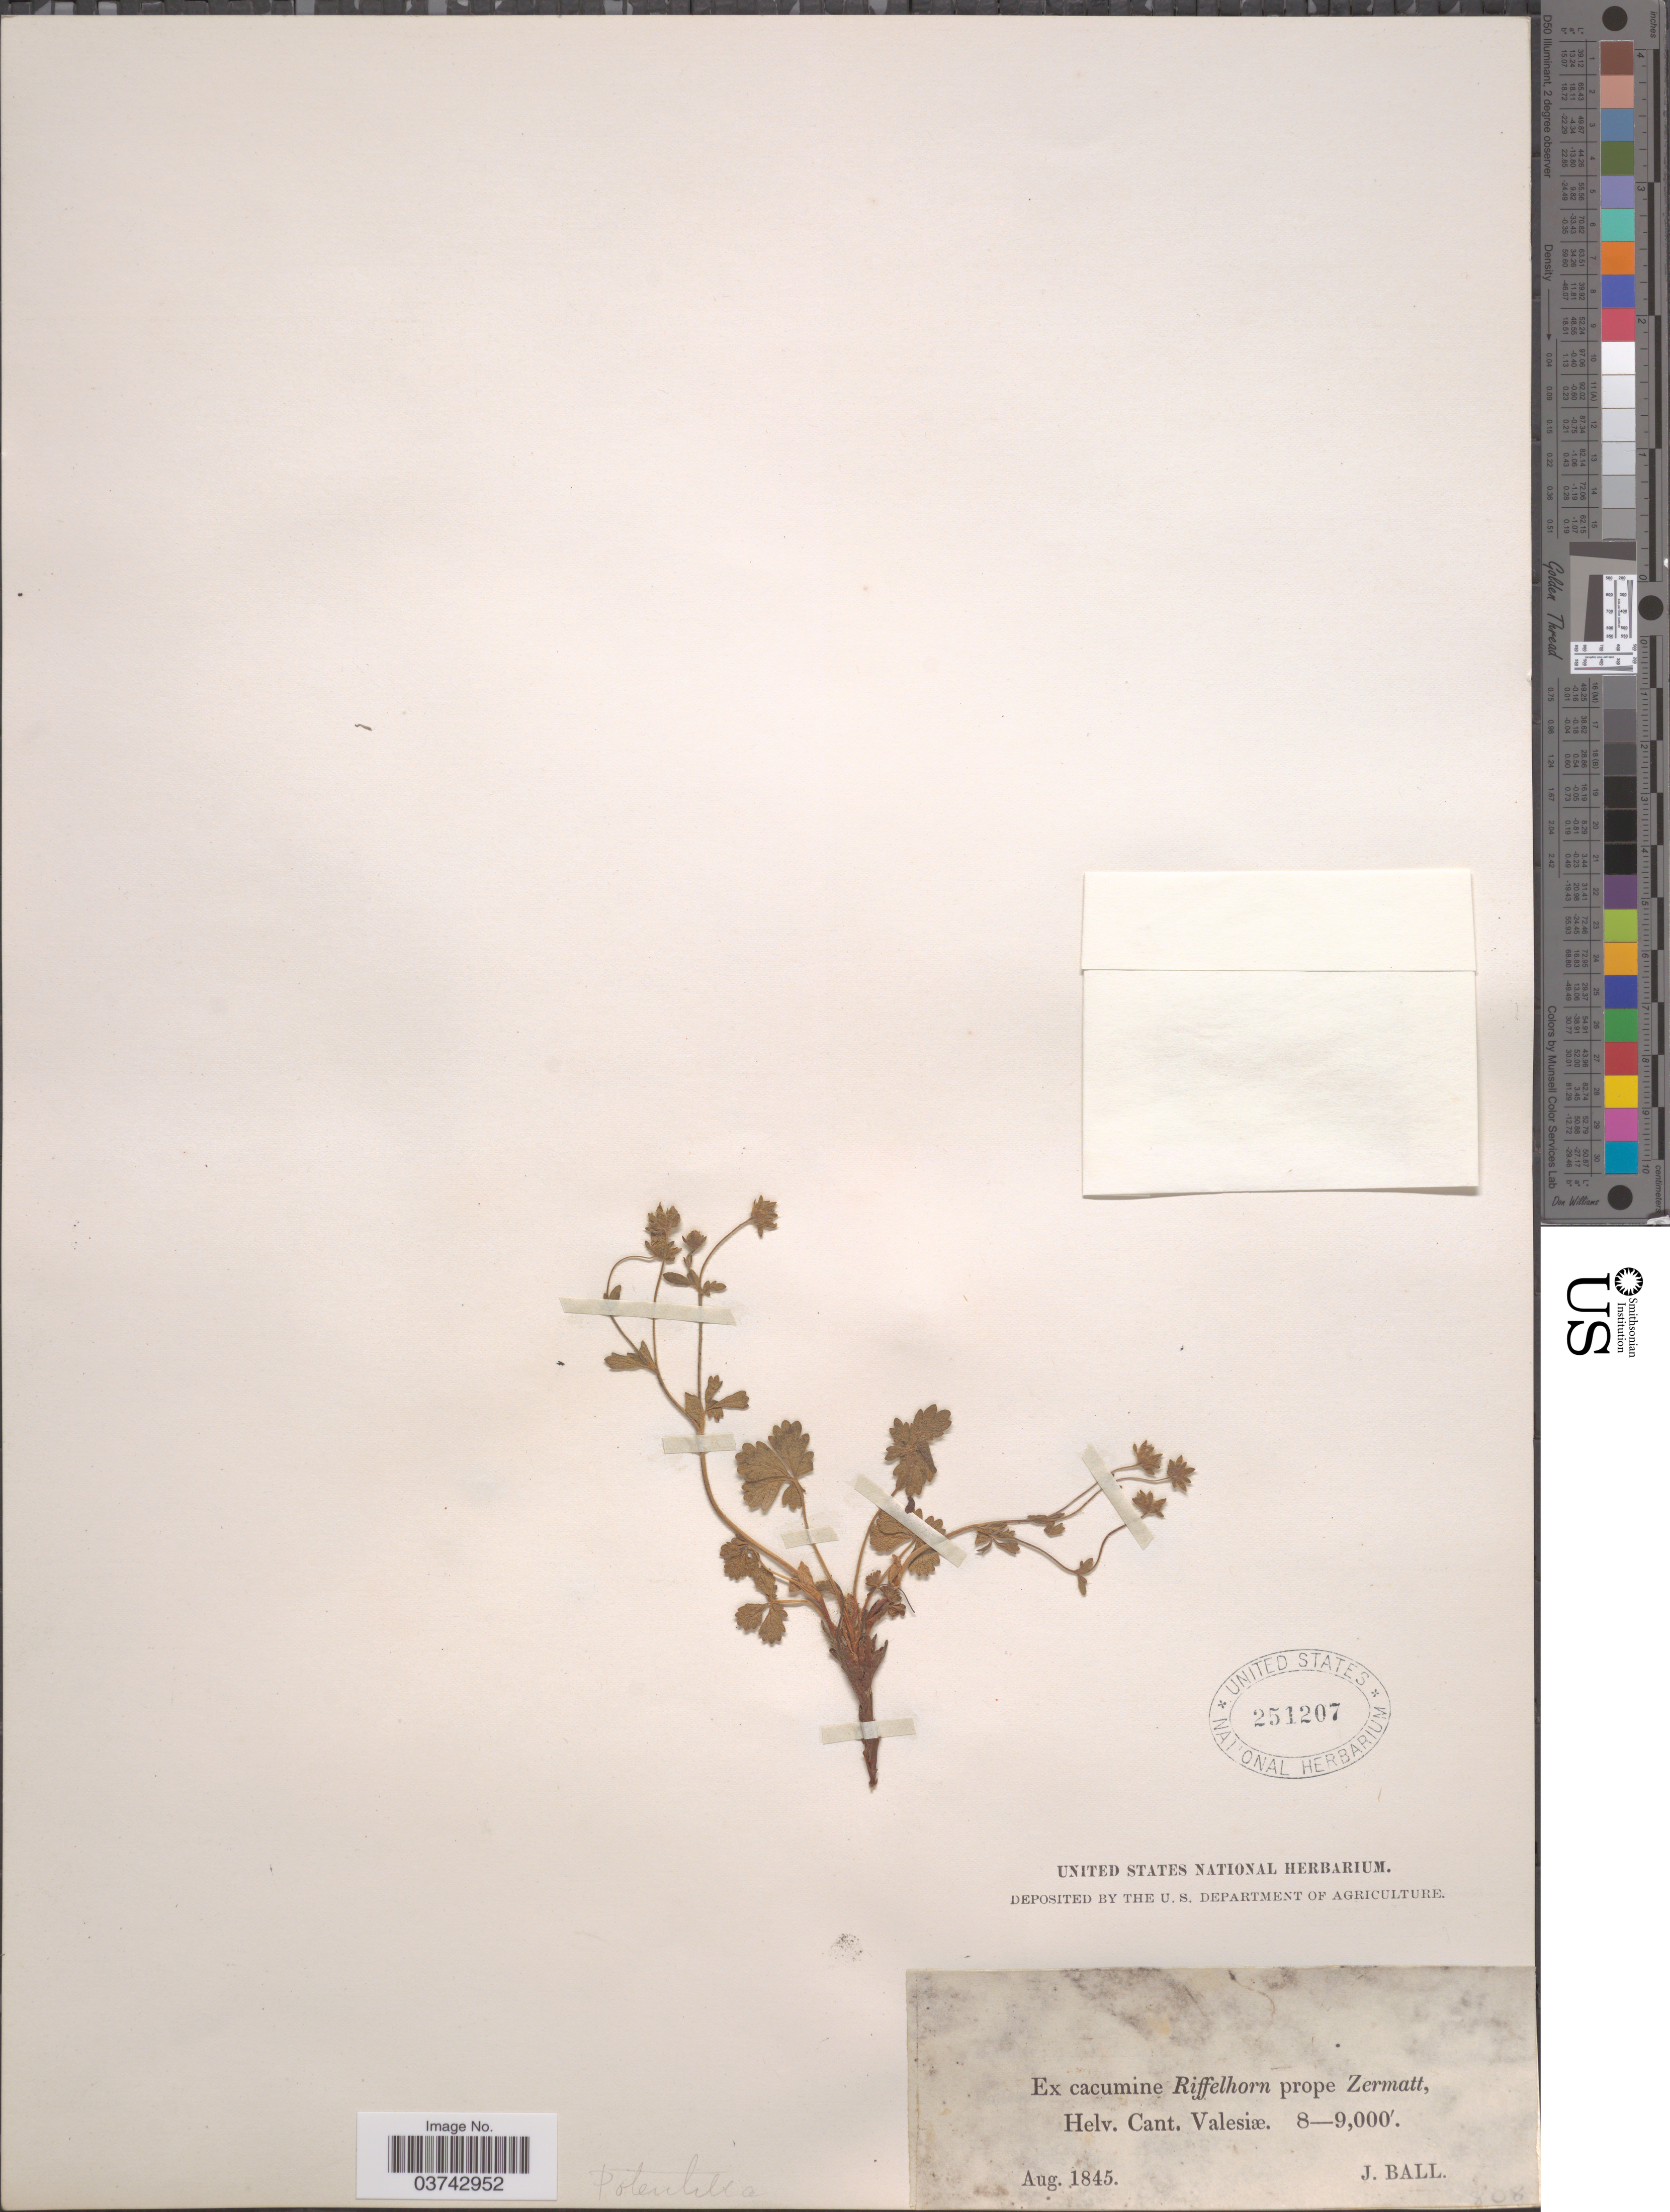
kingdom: Plantae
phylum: Tracheophyta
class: Magnoliopsida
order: Rosales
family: Rosaceae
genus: Potentilla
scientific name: Potentilla sp.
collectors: J. Ball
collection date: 1845-08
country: Switzerland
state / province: Valais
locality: Ex cacumine Riffelhorn prope Zermatt, Helv. Cant. Valesiæ.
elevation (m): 2438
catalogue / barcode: US 251207